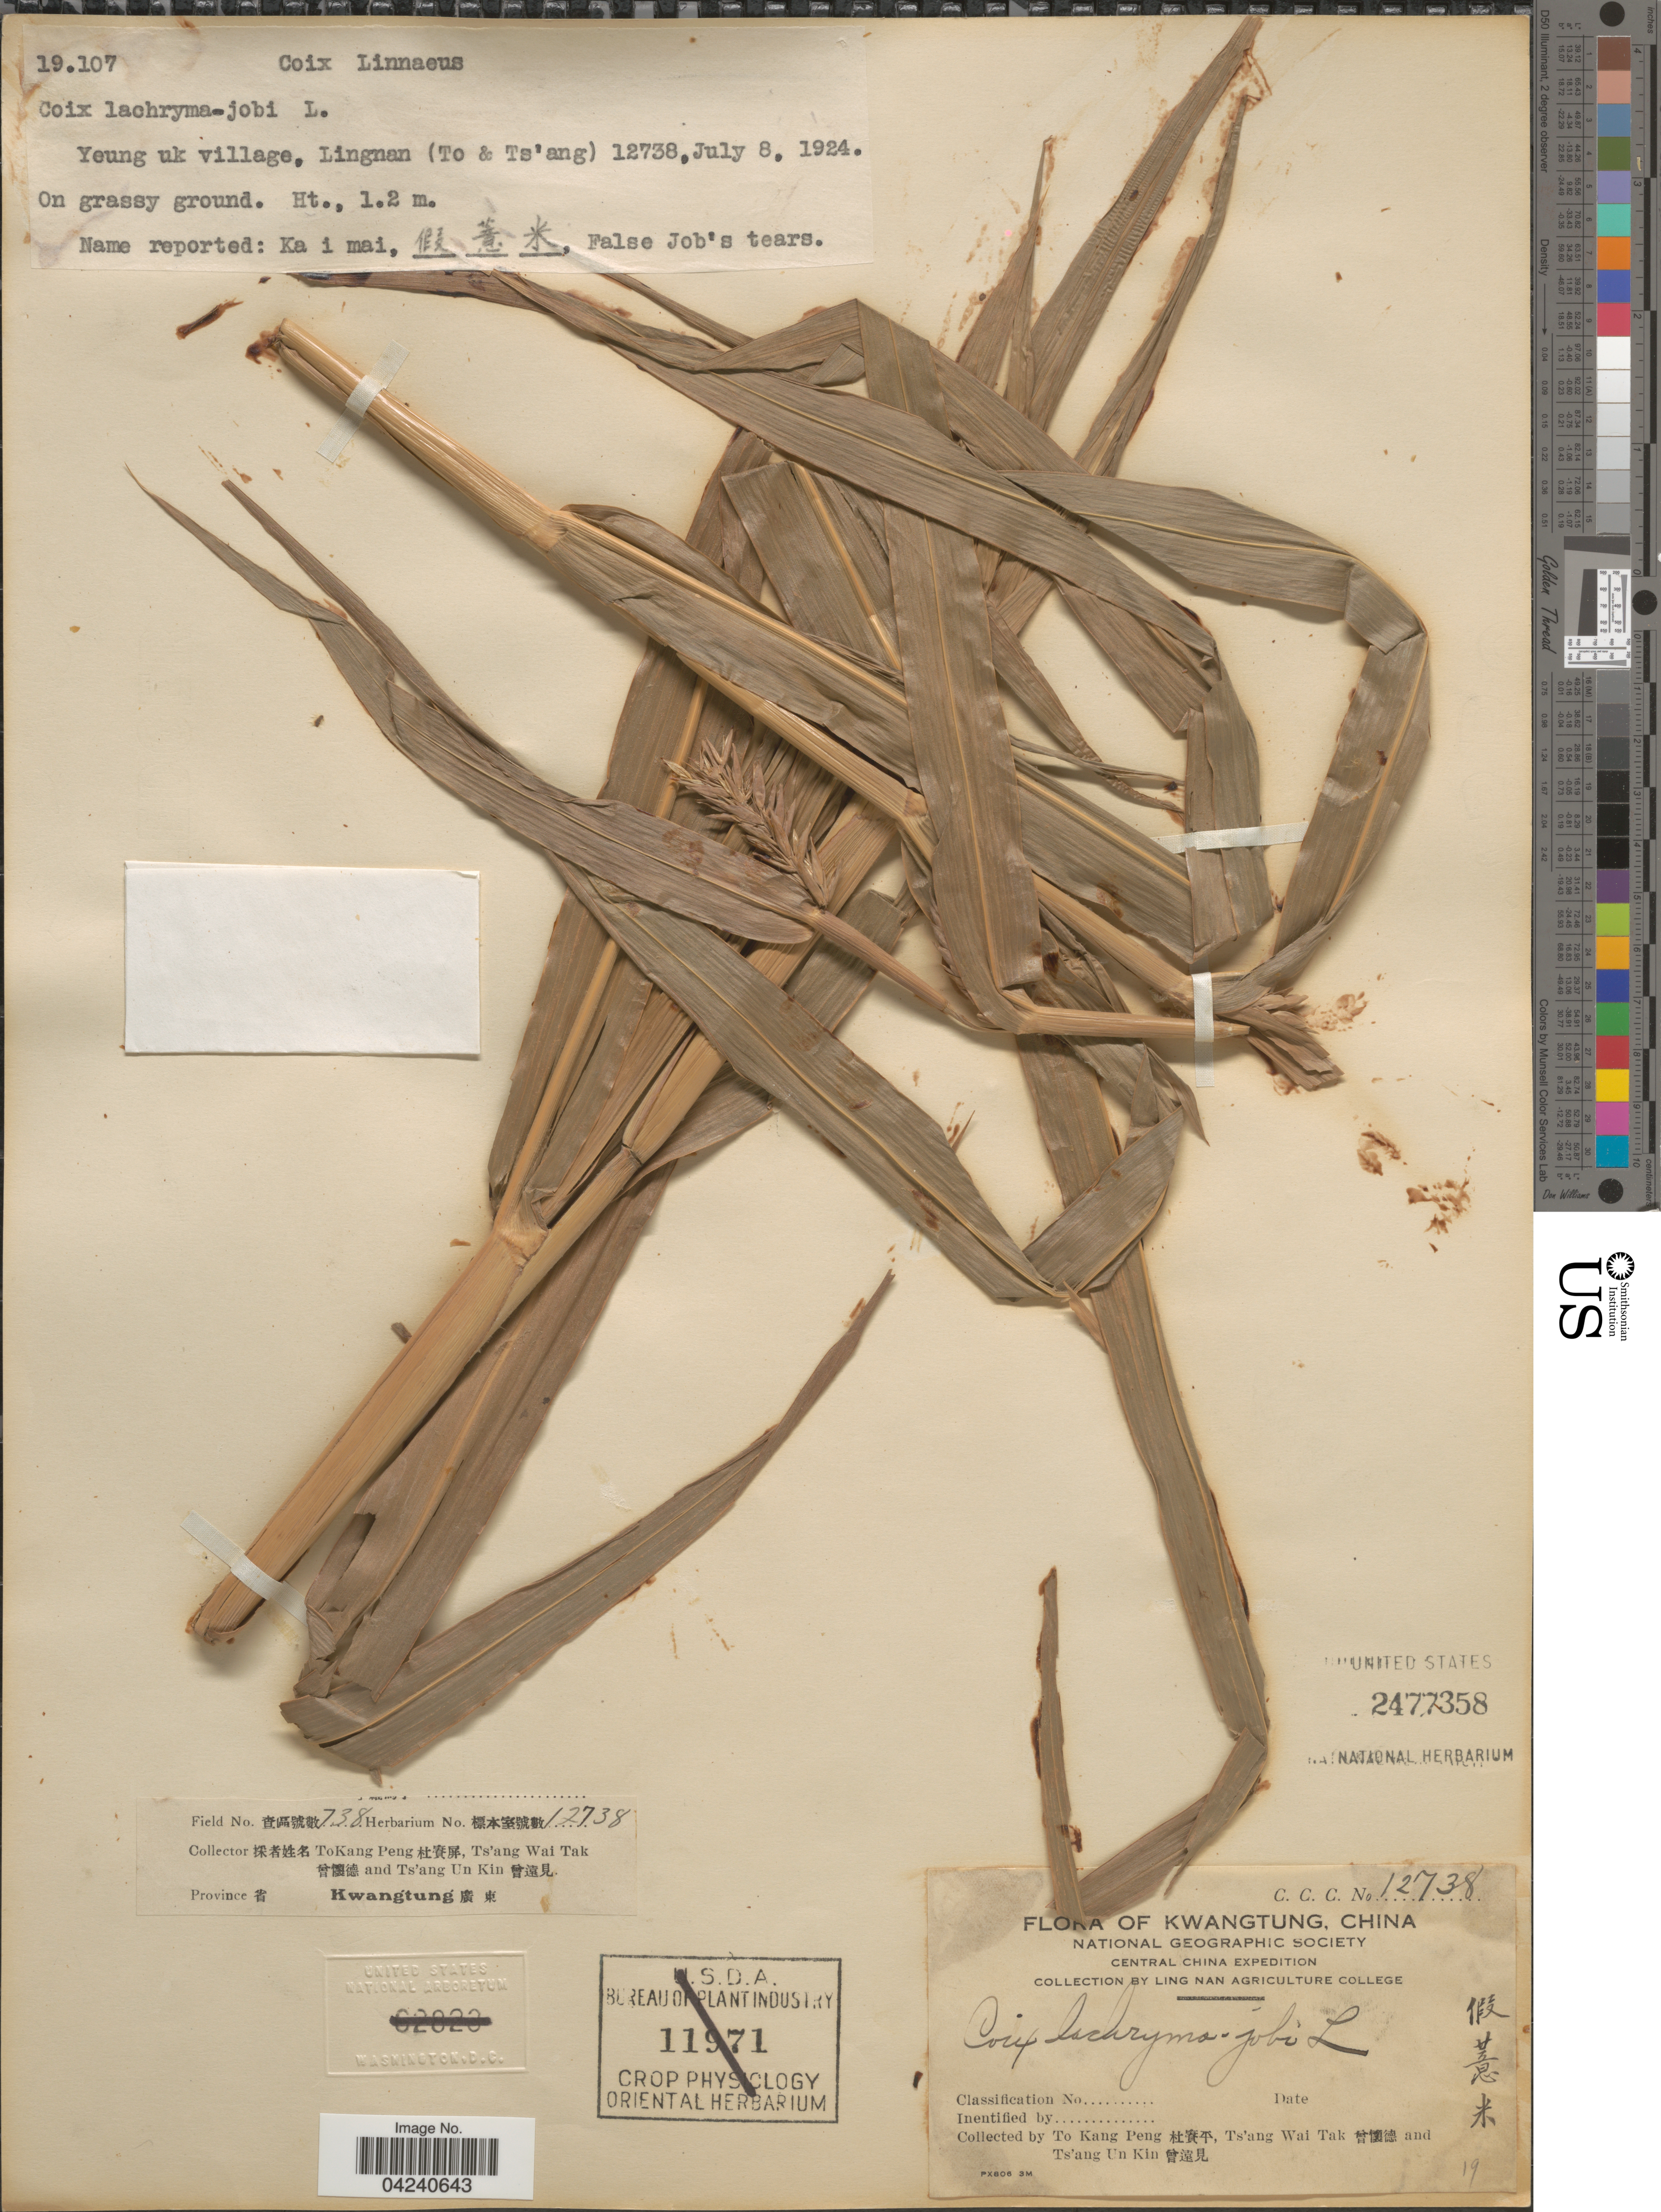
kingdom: Plantae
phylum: Tracheophyta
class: Liliopsida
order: Poales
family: Poaceae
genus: Coix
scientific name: Coix lacryma-jobi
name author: L.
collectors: Kang Peng To, W. T. Tsang & Ts' Ang Un Kin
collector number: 738/12738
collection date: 1924-07-08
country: China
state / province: Guangdong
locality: Kwangtung. National Geographic Society Central China Expedition. Yeung uk village, Lingnan.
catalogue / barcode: US 2477358